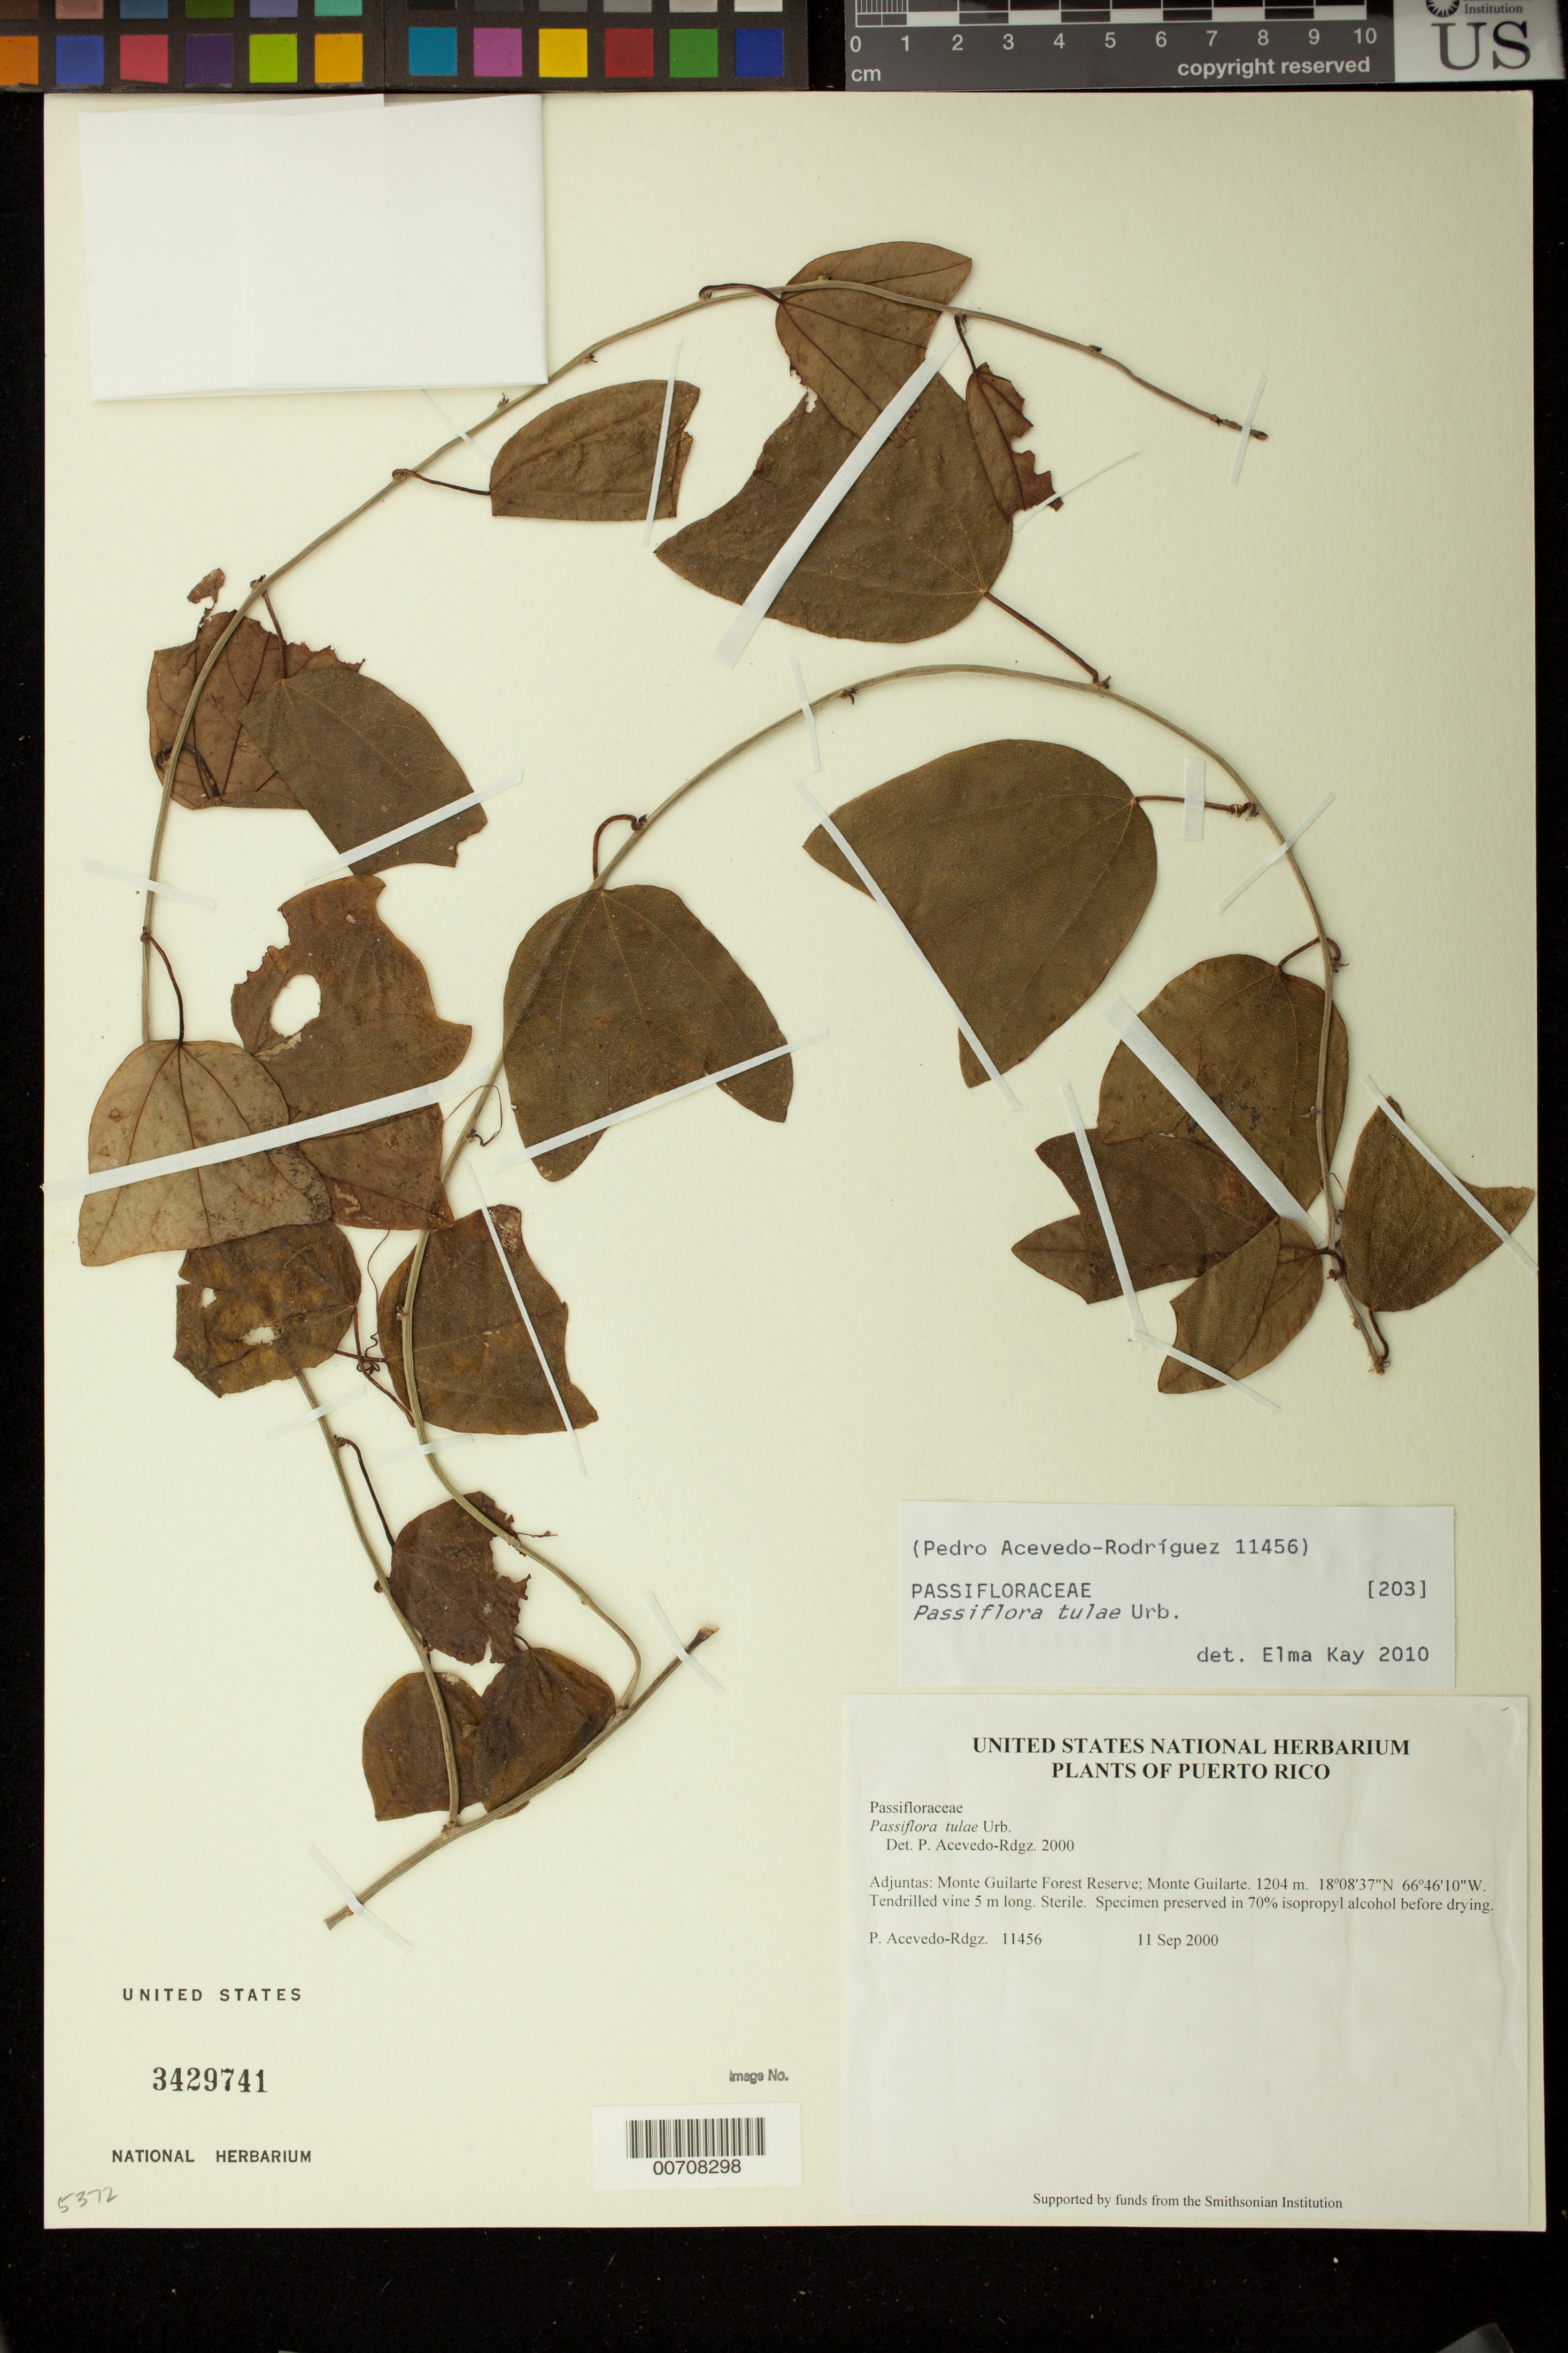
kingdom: Plantae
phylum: Tracheophyta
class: Magnoliopsida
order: Malpighiales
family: Passifloraceae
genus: Passiflora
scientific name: Passiflora tulae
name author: Urb.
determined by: Acevedo-Rodríguez, P., (BOT), Smithsonian Institution - National Museum of Natural History (UNITED STATES)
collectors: P. Acevedo-Rodr.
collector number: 11456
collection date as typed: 11 Sep 2000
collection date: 2000-09-11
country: Puerto Rico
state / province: Adjuntas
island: Puerto Rico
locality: Adjuntas; Monte Guilarte Forest Reserve; Monte Guilarte.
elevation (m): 1204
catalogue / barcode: US 3429741